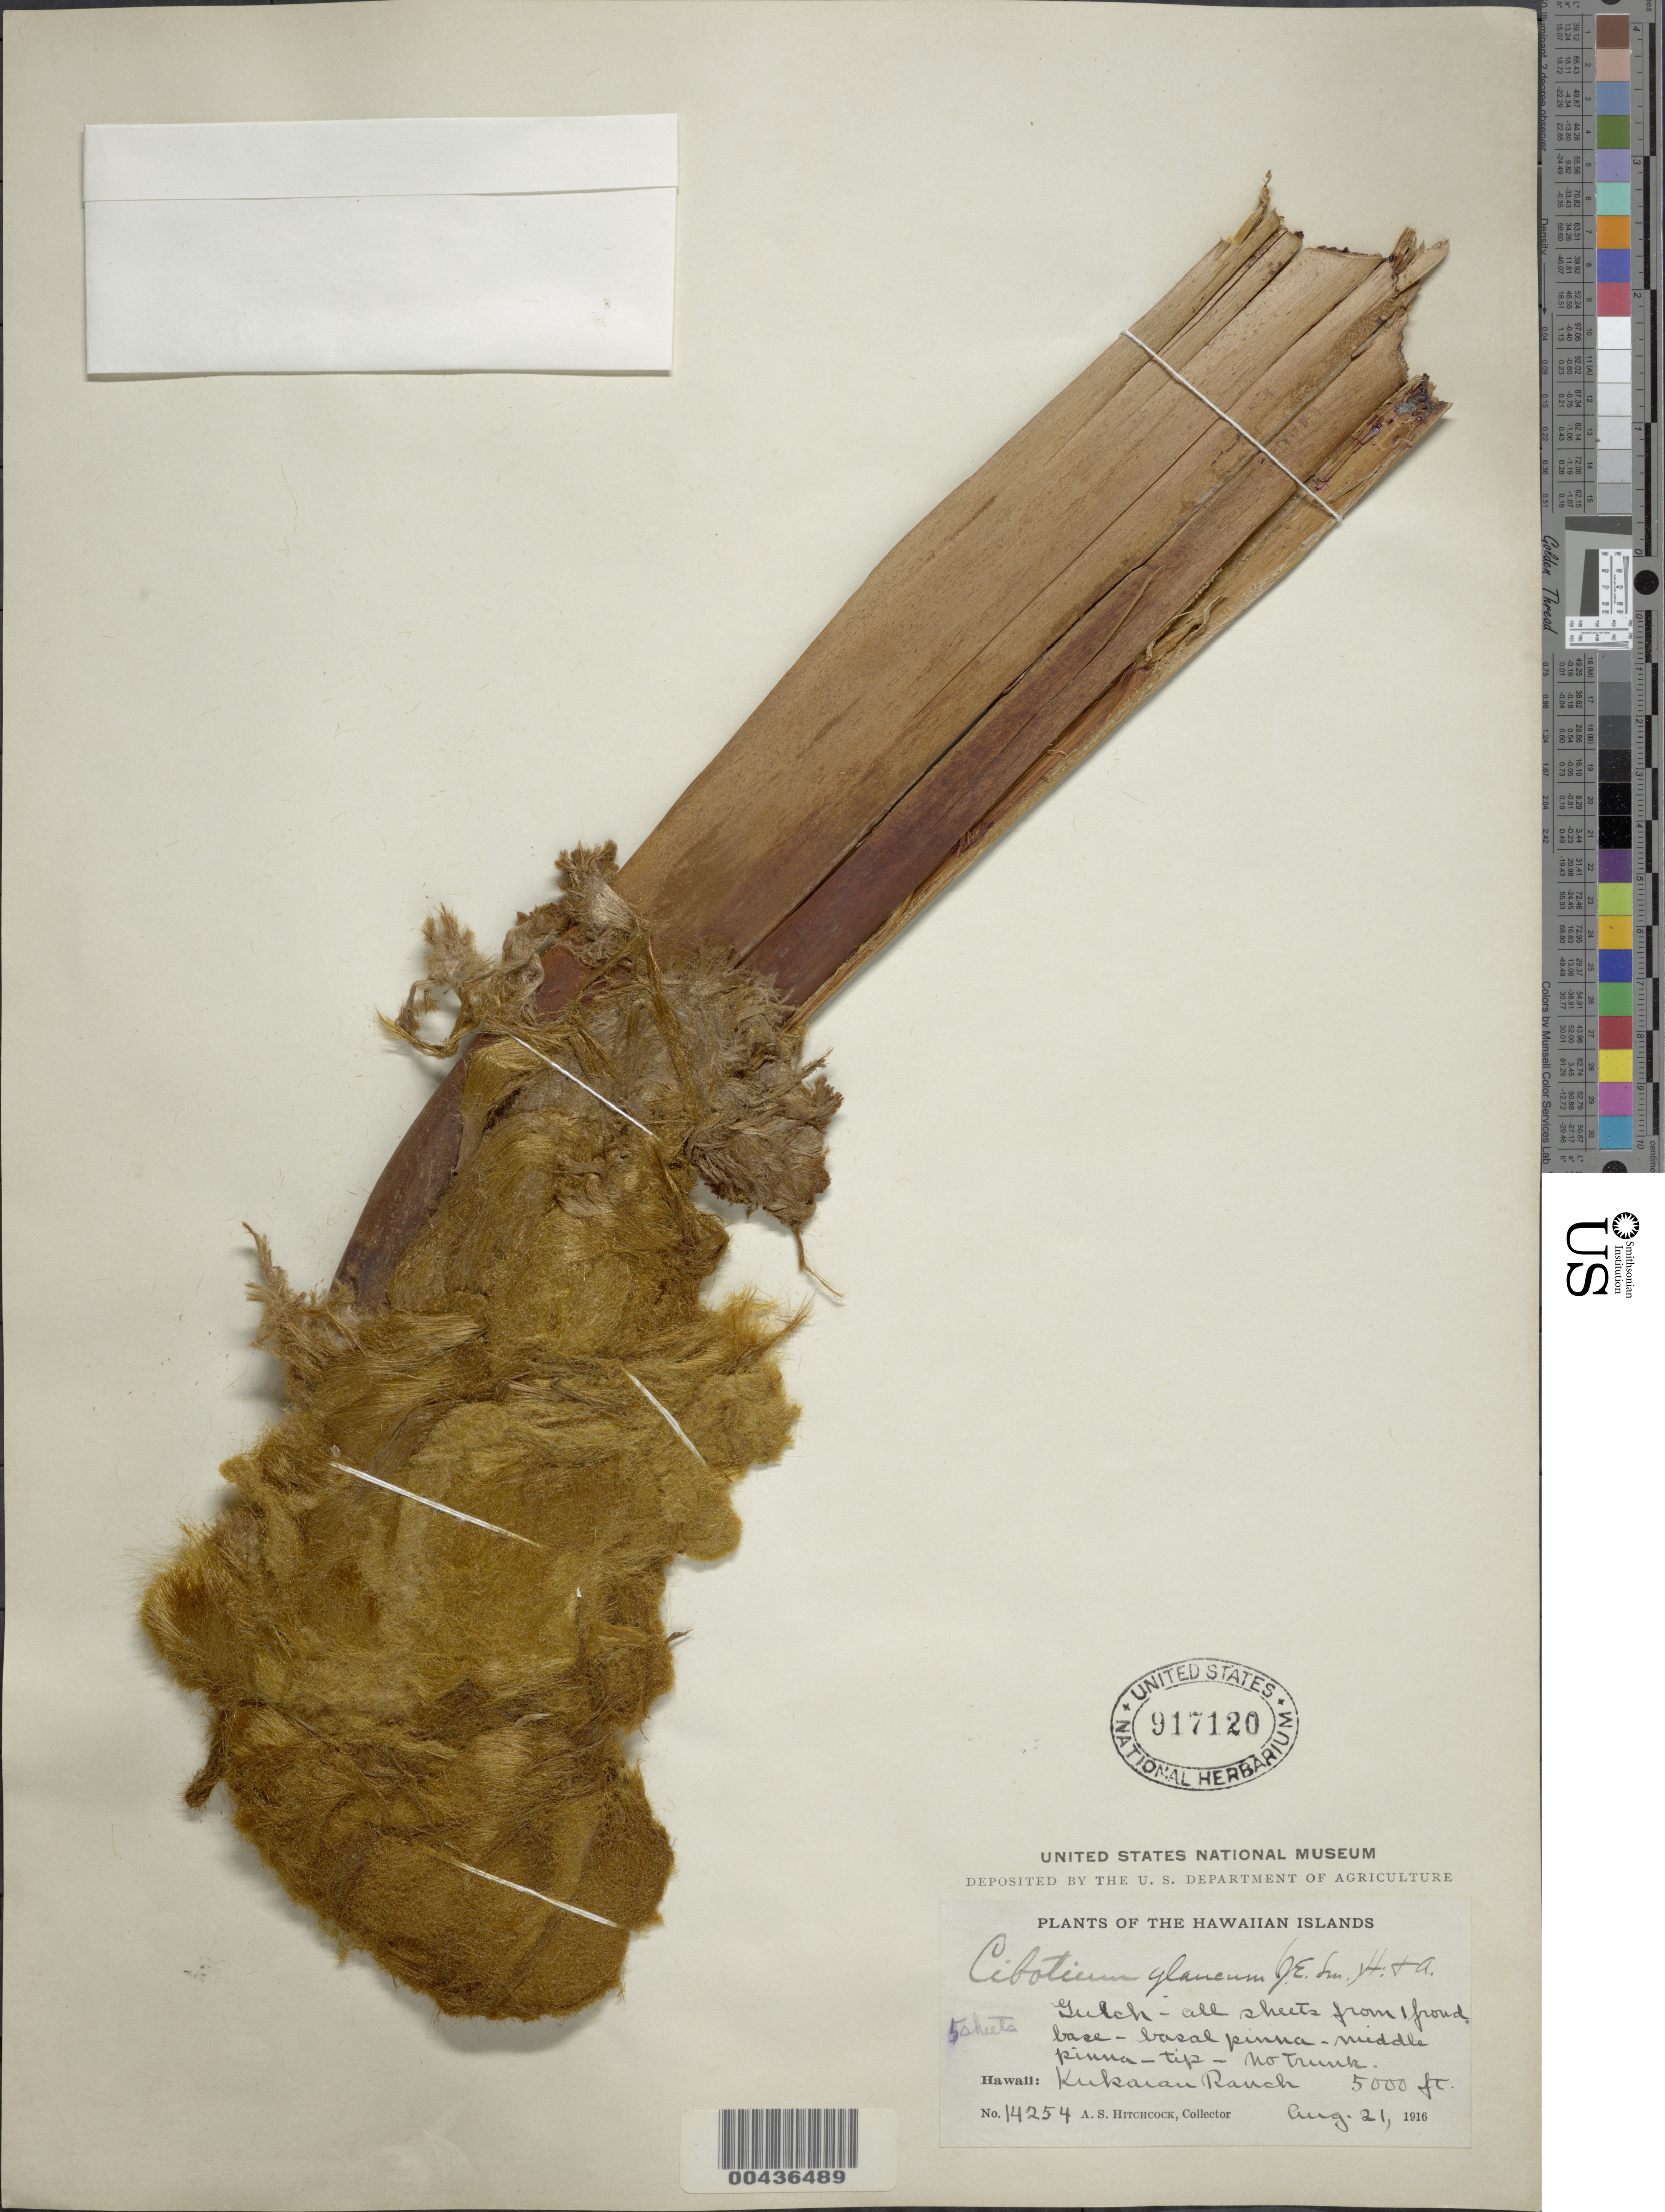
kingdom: Plantae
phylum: Tracheophyta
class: Polypodiopsida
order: Cyatheales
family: Cibotiaceae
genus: Cibotium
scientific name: Cibotium glaucum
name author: (Sm.) Hook. & Arn.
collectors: A. S. Hitchcock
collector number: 14254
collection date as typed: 21 Aug 1916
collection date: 1916-08-21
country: United States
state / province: Hawaii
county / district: Hawaii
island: Hawaii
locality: Kukaiau Ranch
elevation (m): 1524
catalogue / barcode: US 917120